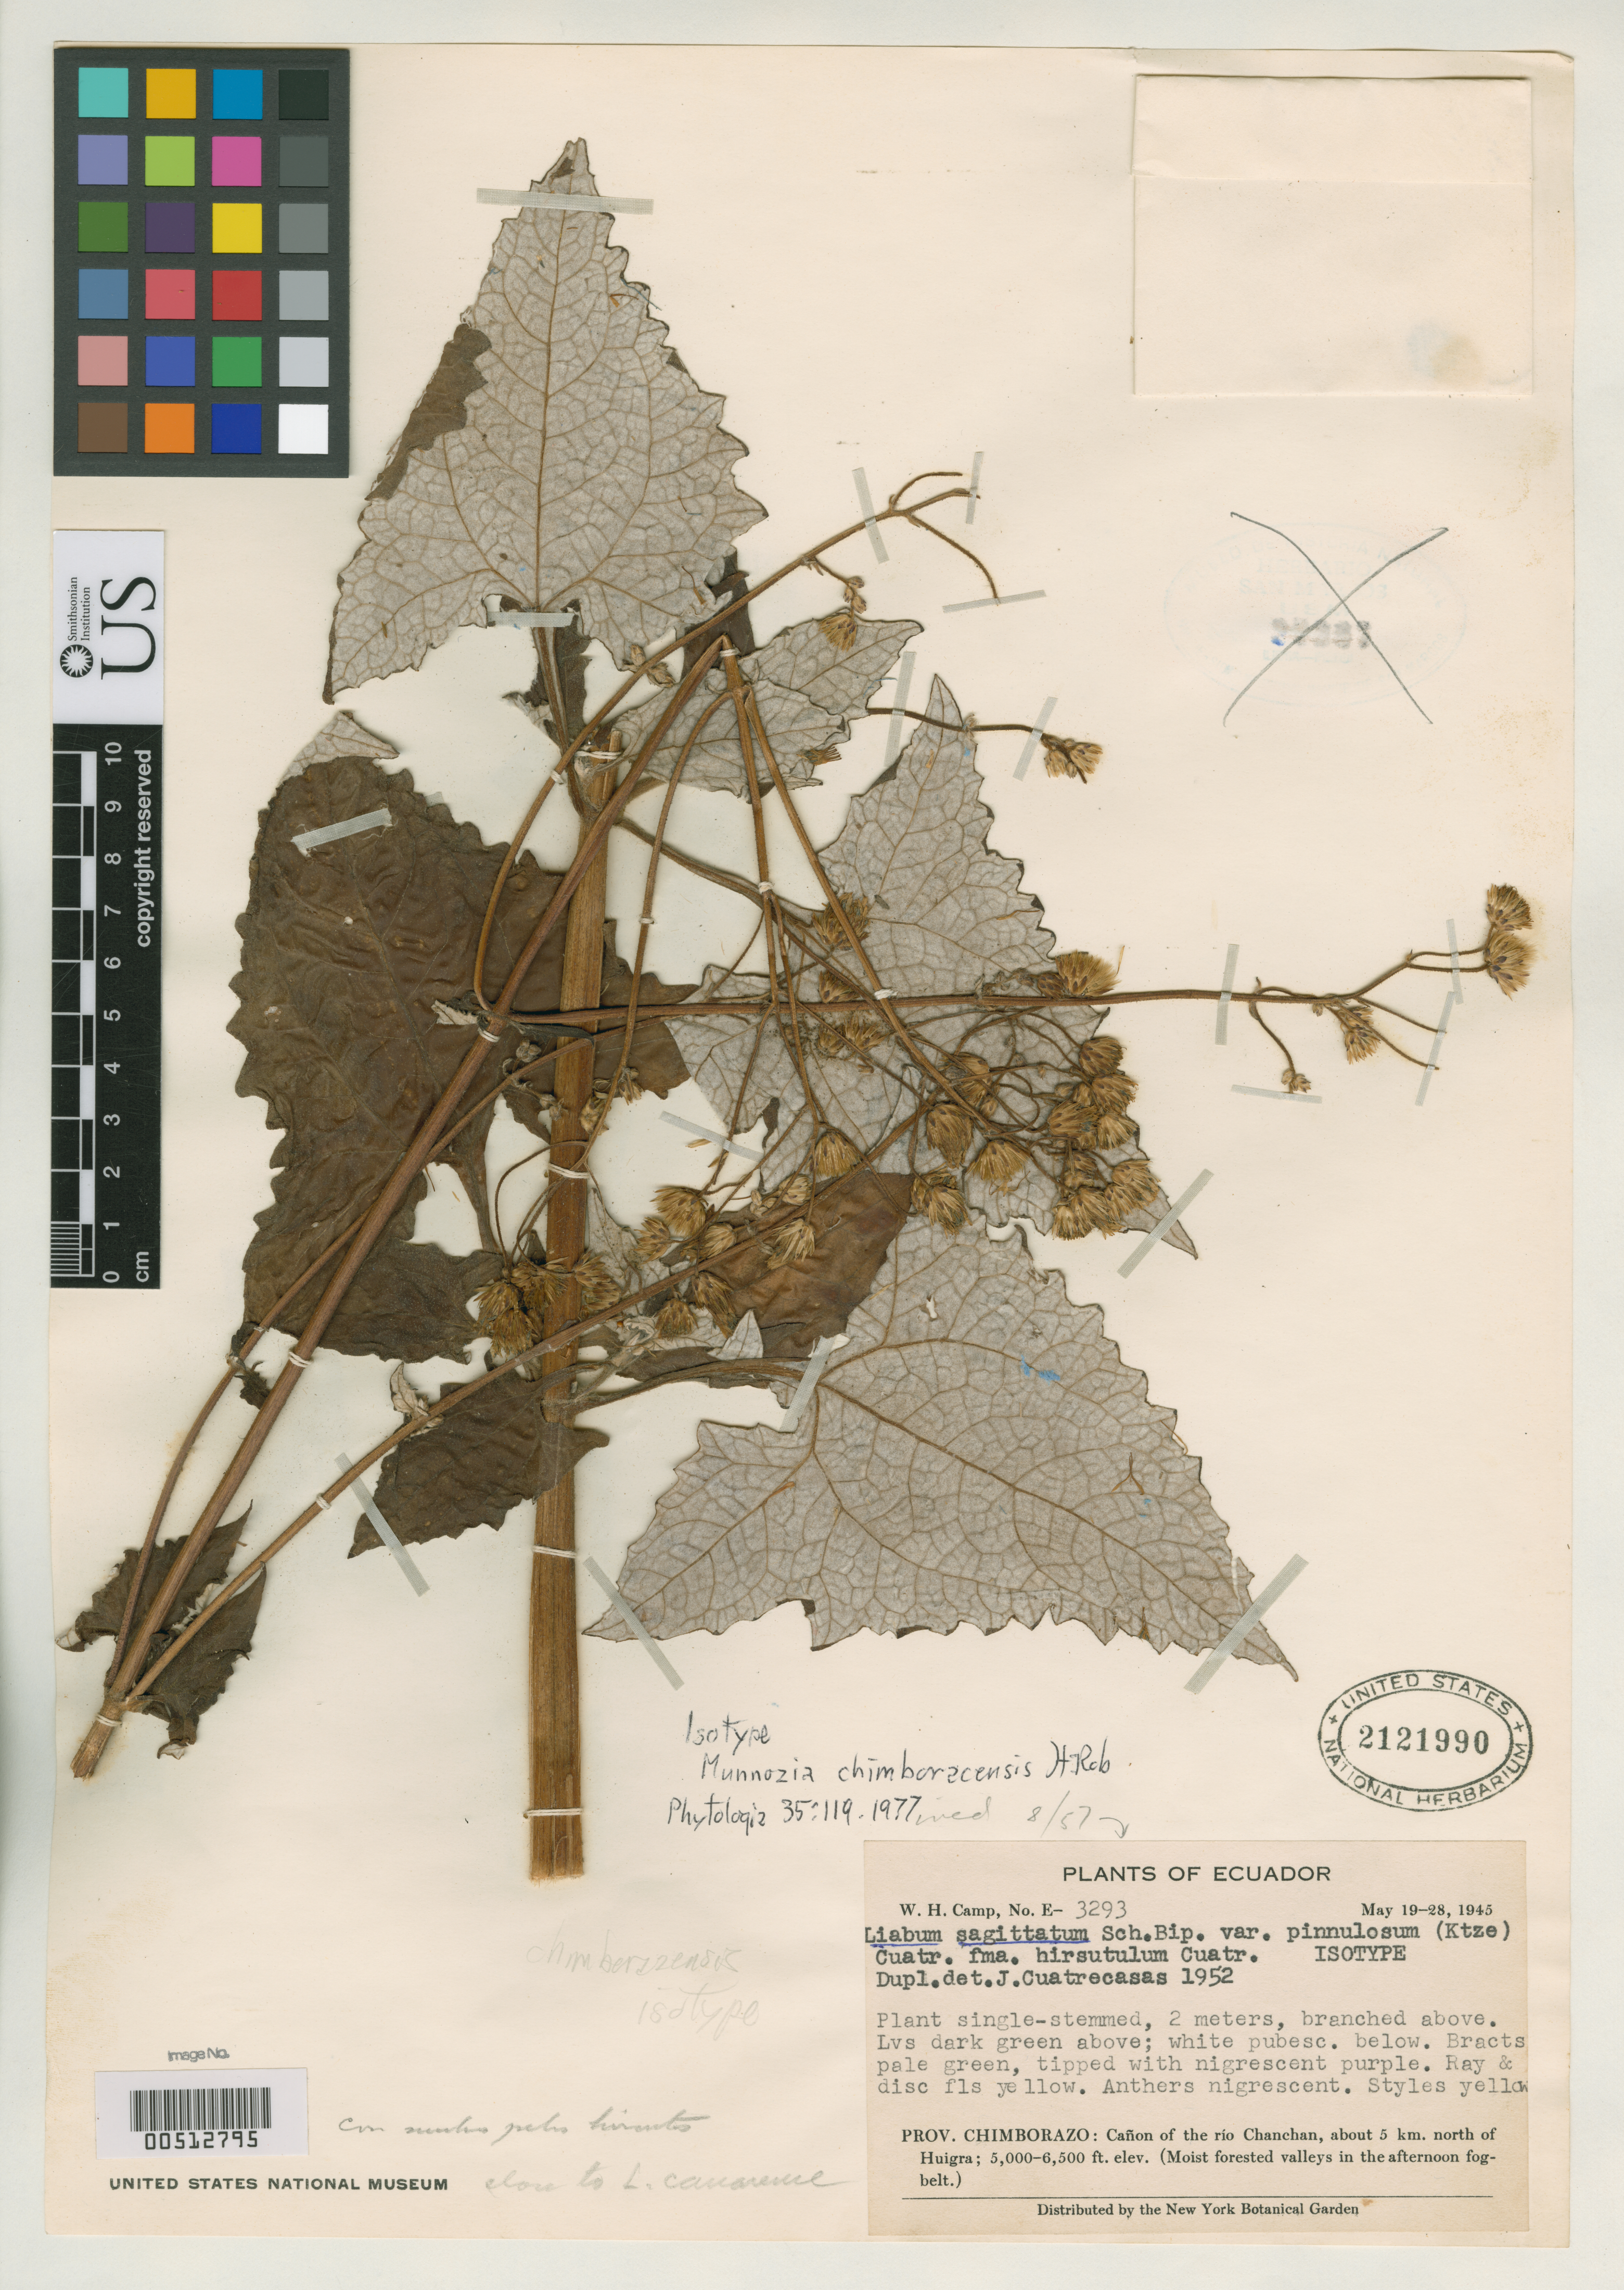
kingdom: Plantae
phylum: Tracheophyta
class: Magnoliopsida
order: Asterales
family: Asteraceae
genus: Munnozia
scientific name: Munnozia chimboracensis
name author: H. Rob.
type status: Isotype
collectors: W. H. Camp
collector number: E-3293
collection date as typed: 19 May 1945 to 28 May 1945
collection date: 1945-05-19/1945-05-28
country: Ecuador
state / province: Chimborazo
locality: Canon of Rio Chanchan, ca. 5 km N of Huigra.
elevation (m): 1524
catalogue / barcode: US 2121990